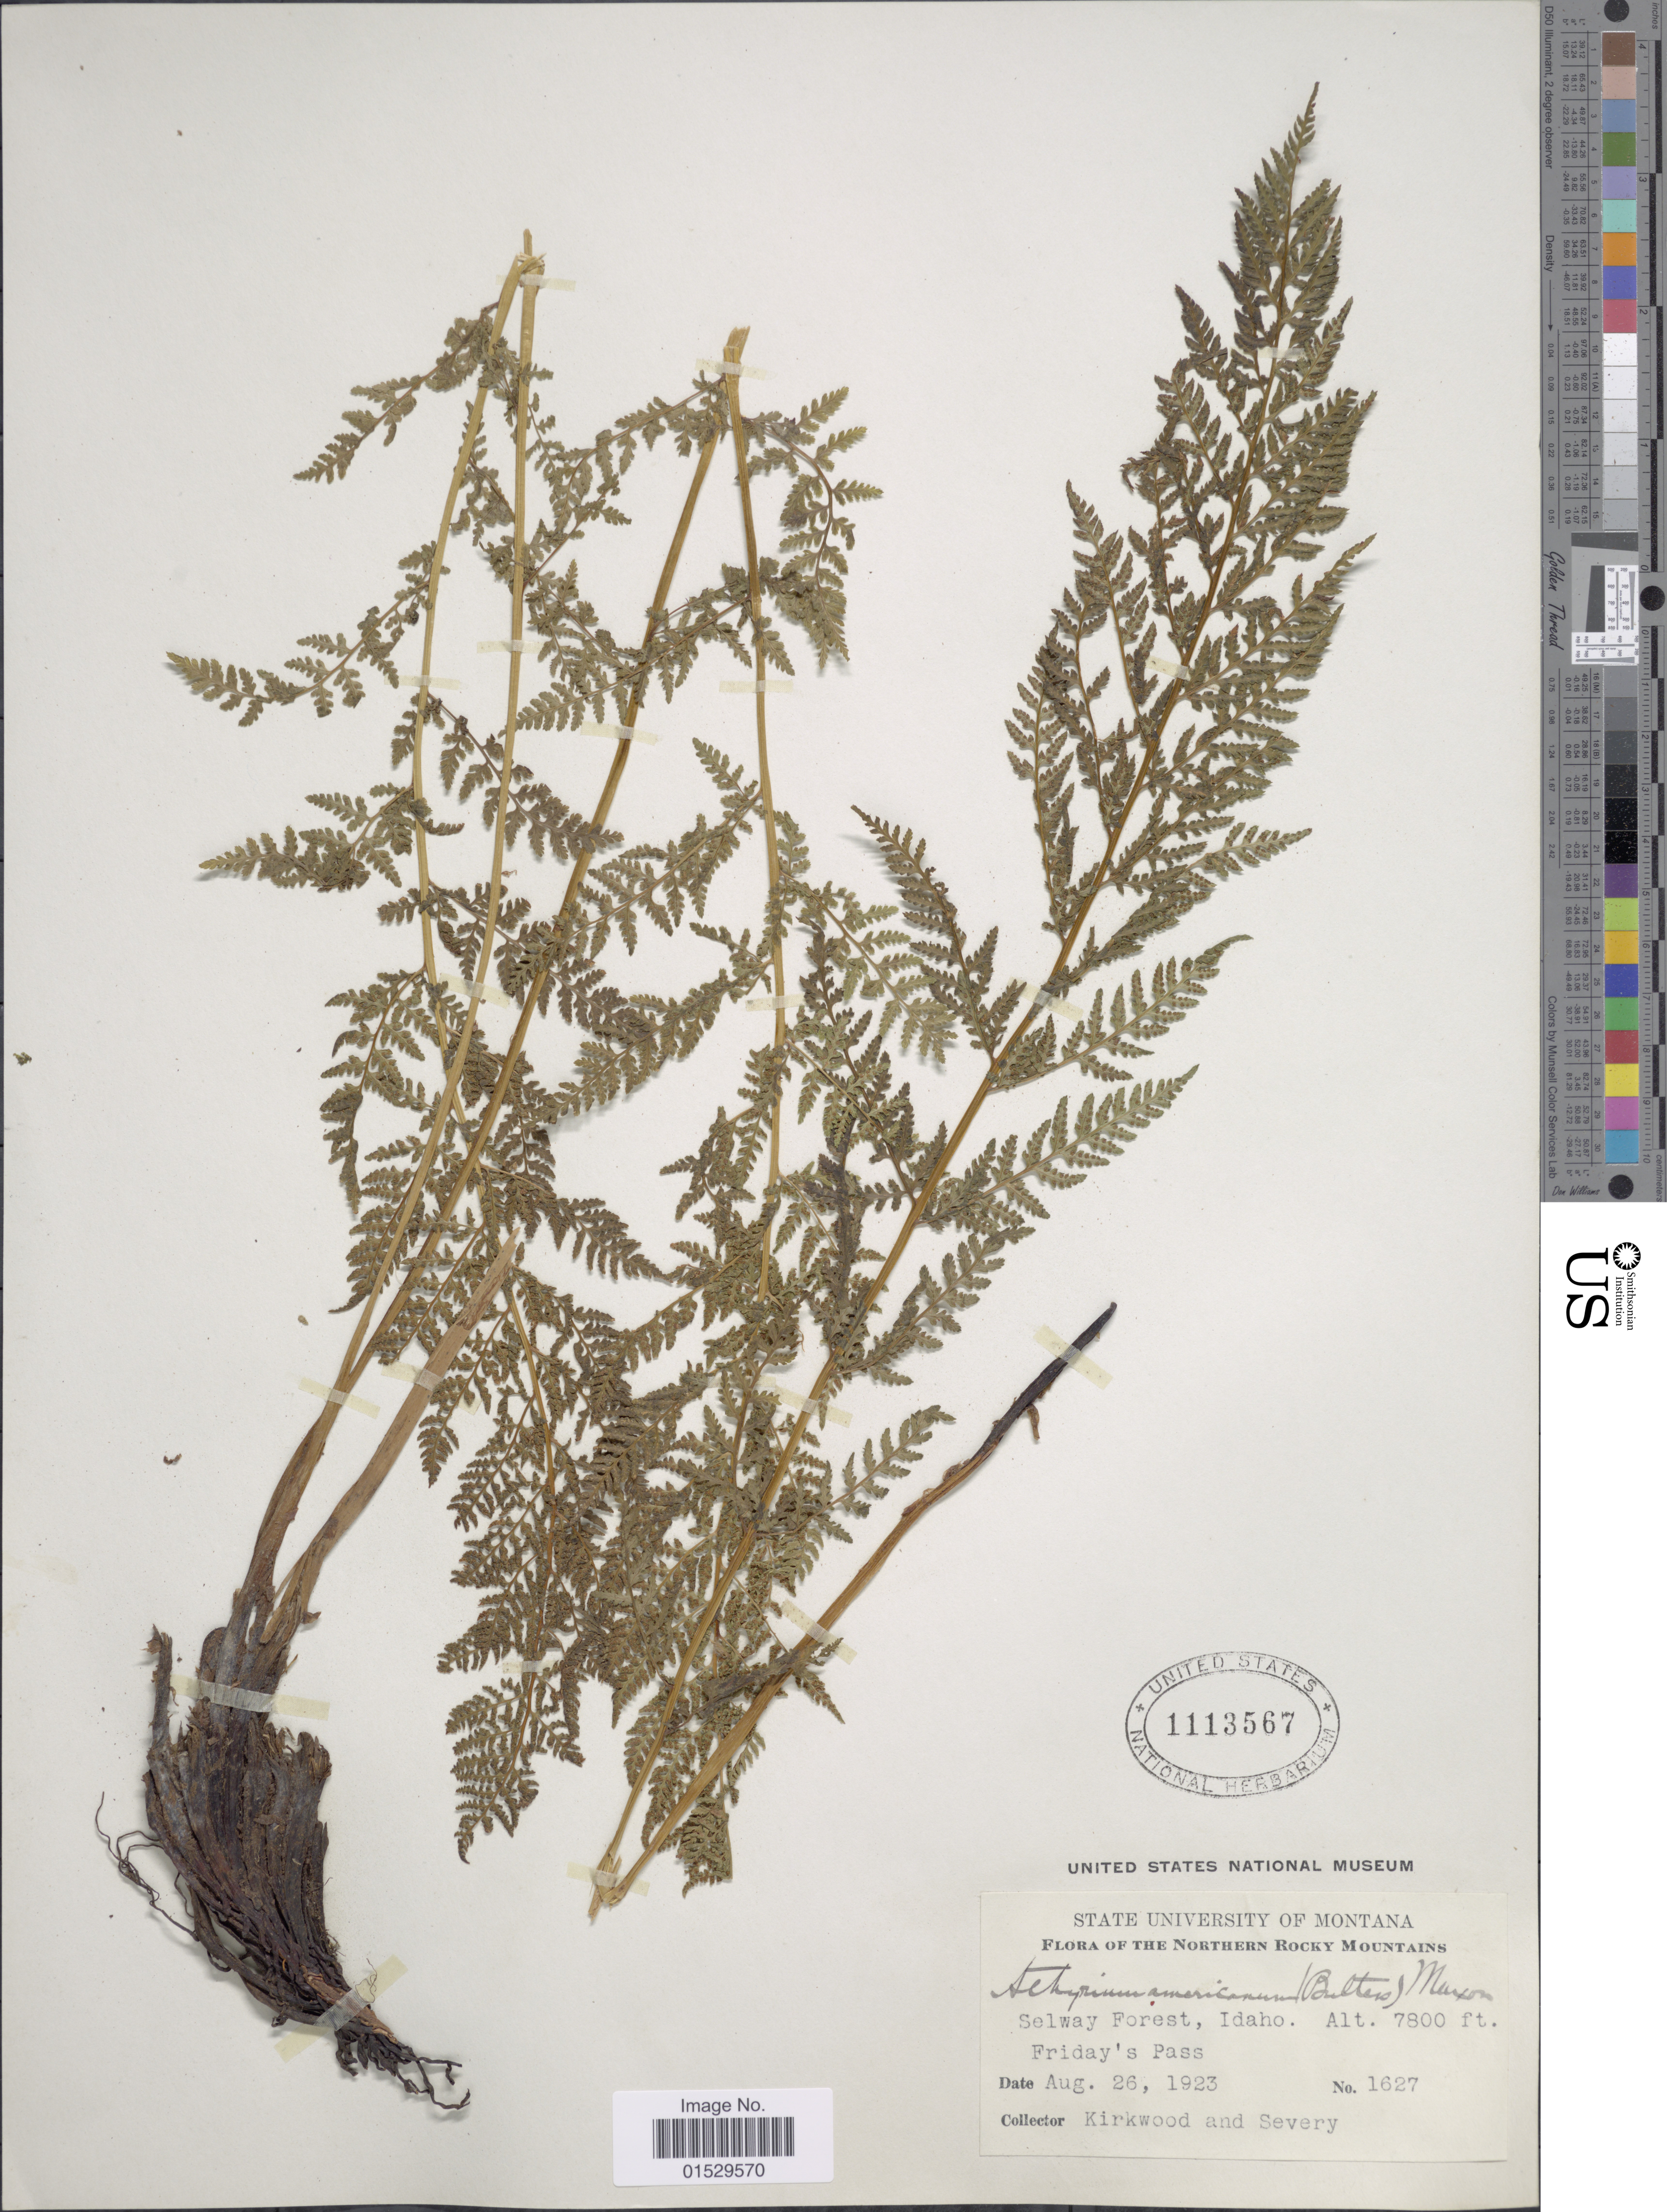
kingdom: Plantae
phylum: Tracheophyta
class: Polypodiopsida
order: Polypodiales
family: Athyriaceae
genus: Athyrium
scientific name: Athyrium distentifolilum subsp. americanum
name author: (Butters) Hultén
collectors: Kirkwood & Severy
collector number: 1627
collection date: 1923-08-26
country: United States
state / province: Idaho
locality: Northern Rocky Mountains, Selway Forest, Idaho, Friday's Pass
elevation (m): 2377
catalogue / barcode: US 1113567